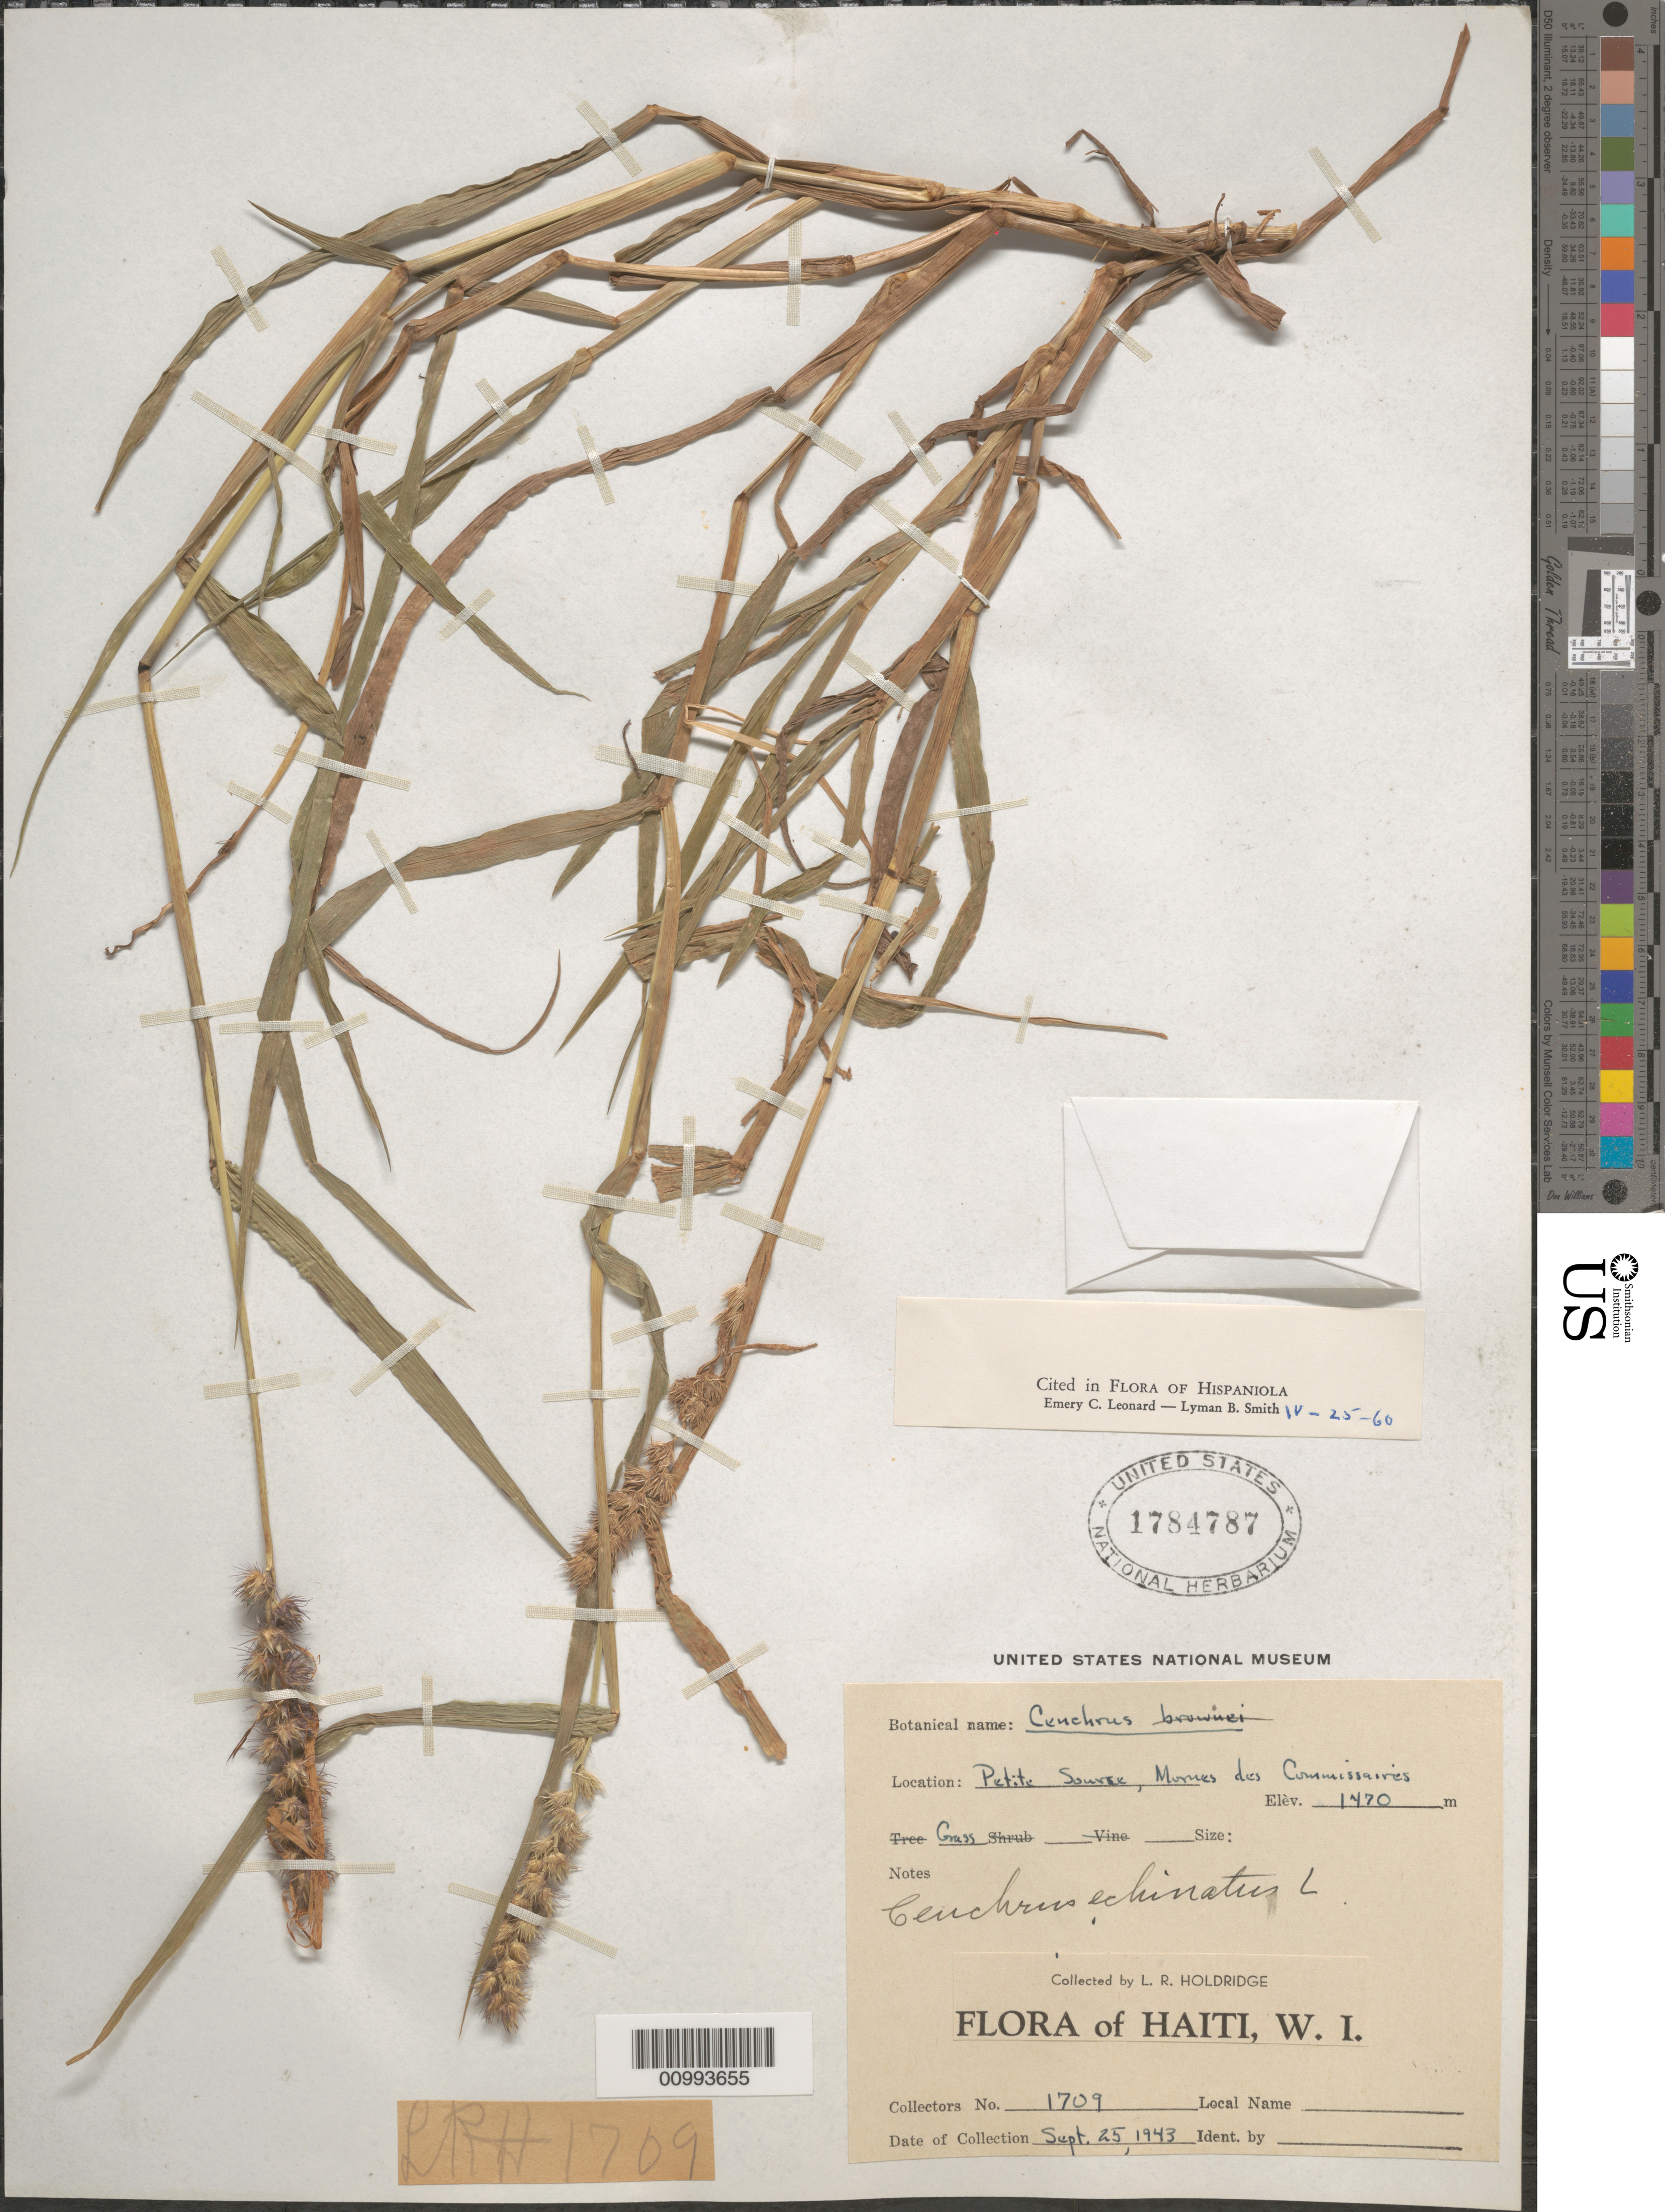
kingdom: Plantae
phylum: Tracheophyta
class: Liliopsida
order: Poales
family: Poaceae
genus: Cenchrus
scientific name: Cenchrus echinatus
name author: L.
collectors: L. Holdridge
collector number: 1709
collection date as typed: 25 Sep 1943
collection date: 1943-09-25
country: Haiti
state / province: Óuest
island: Hispaniola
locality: Mornes des Commissaires, Petite Source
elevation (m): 1470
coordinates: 0 N, 0 E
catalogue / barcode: US 1784787